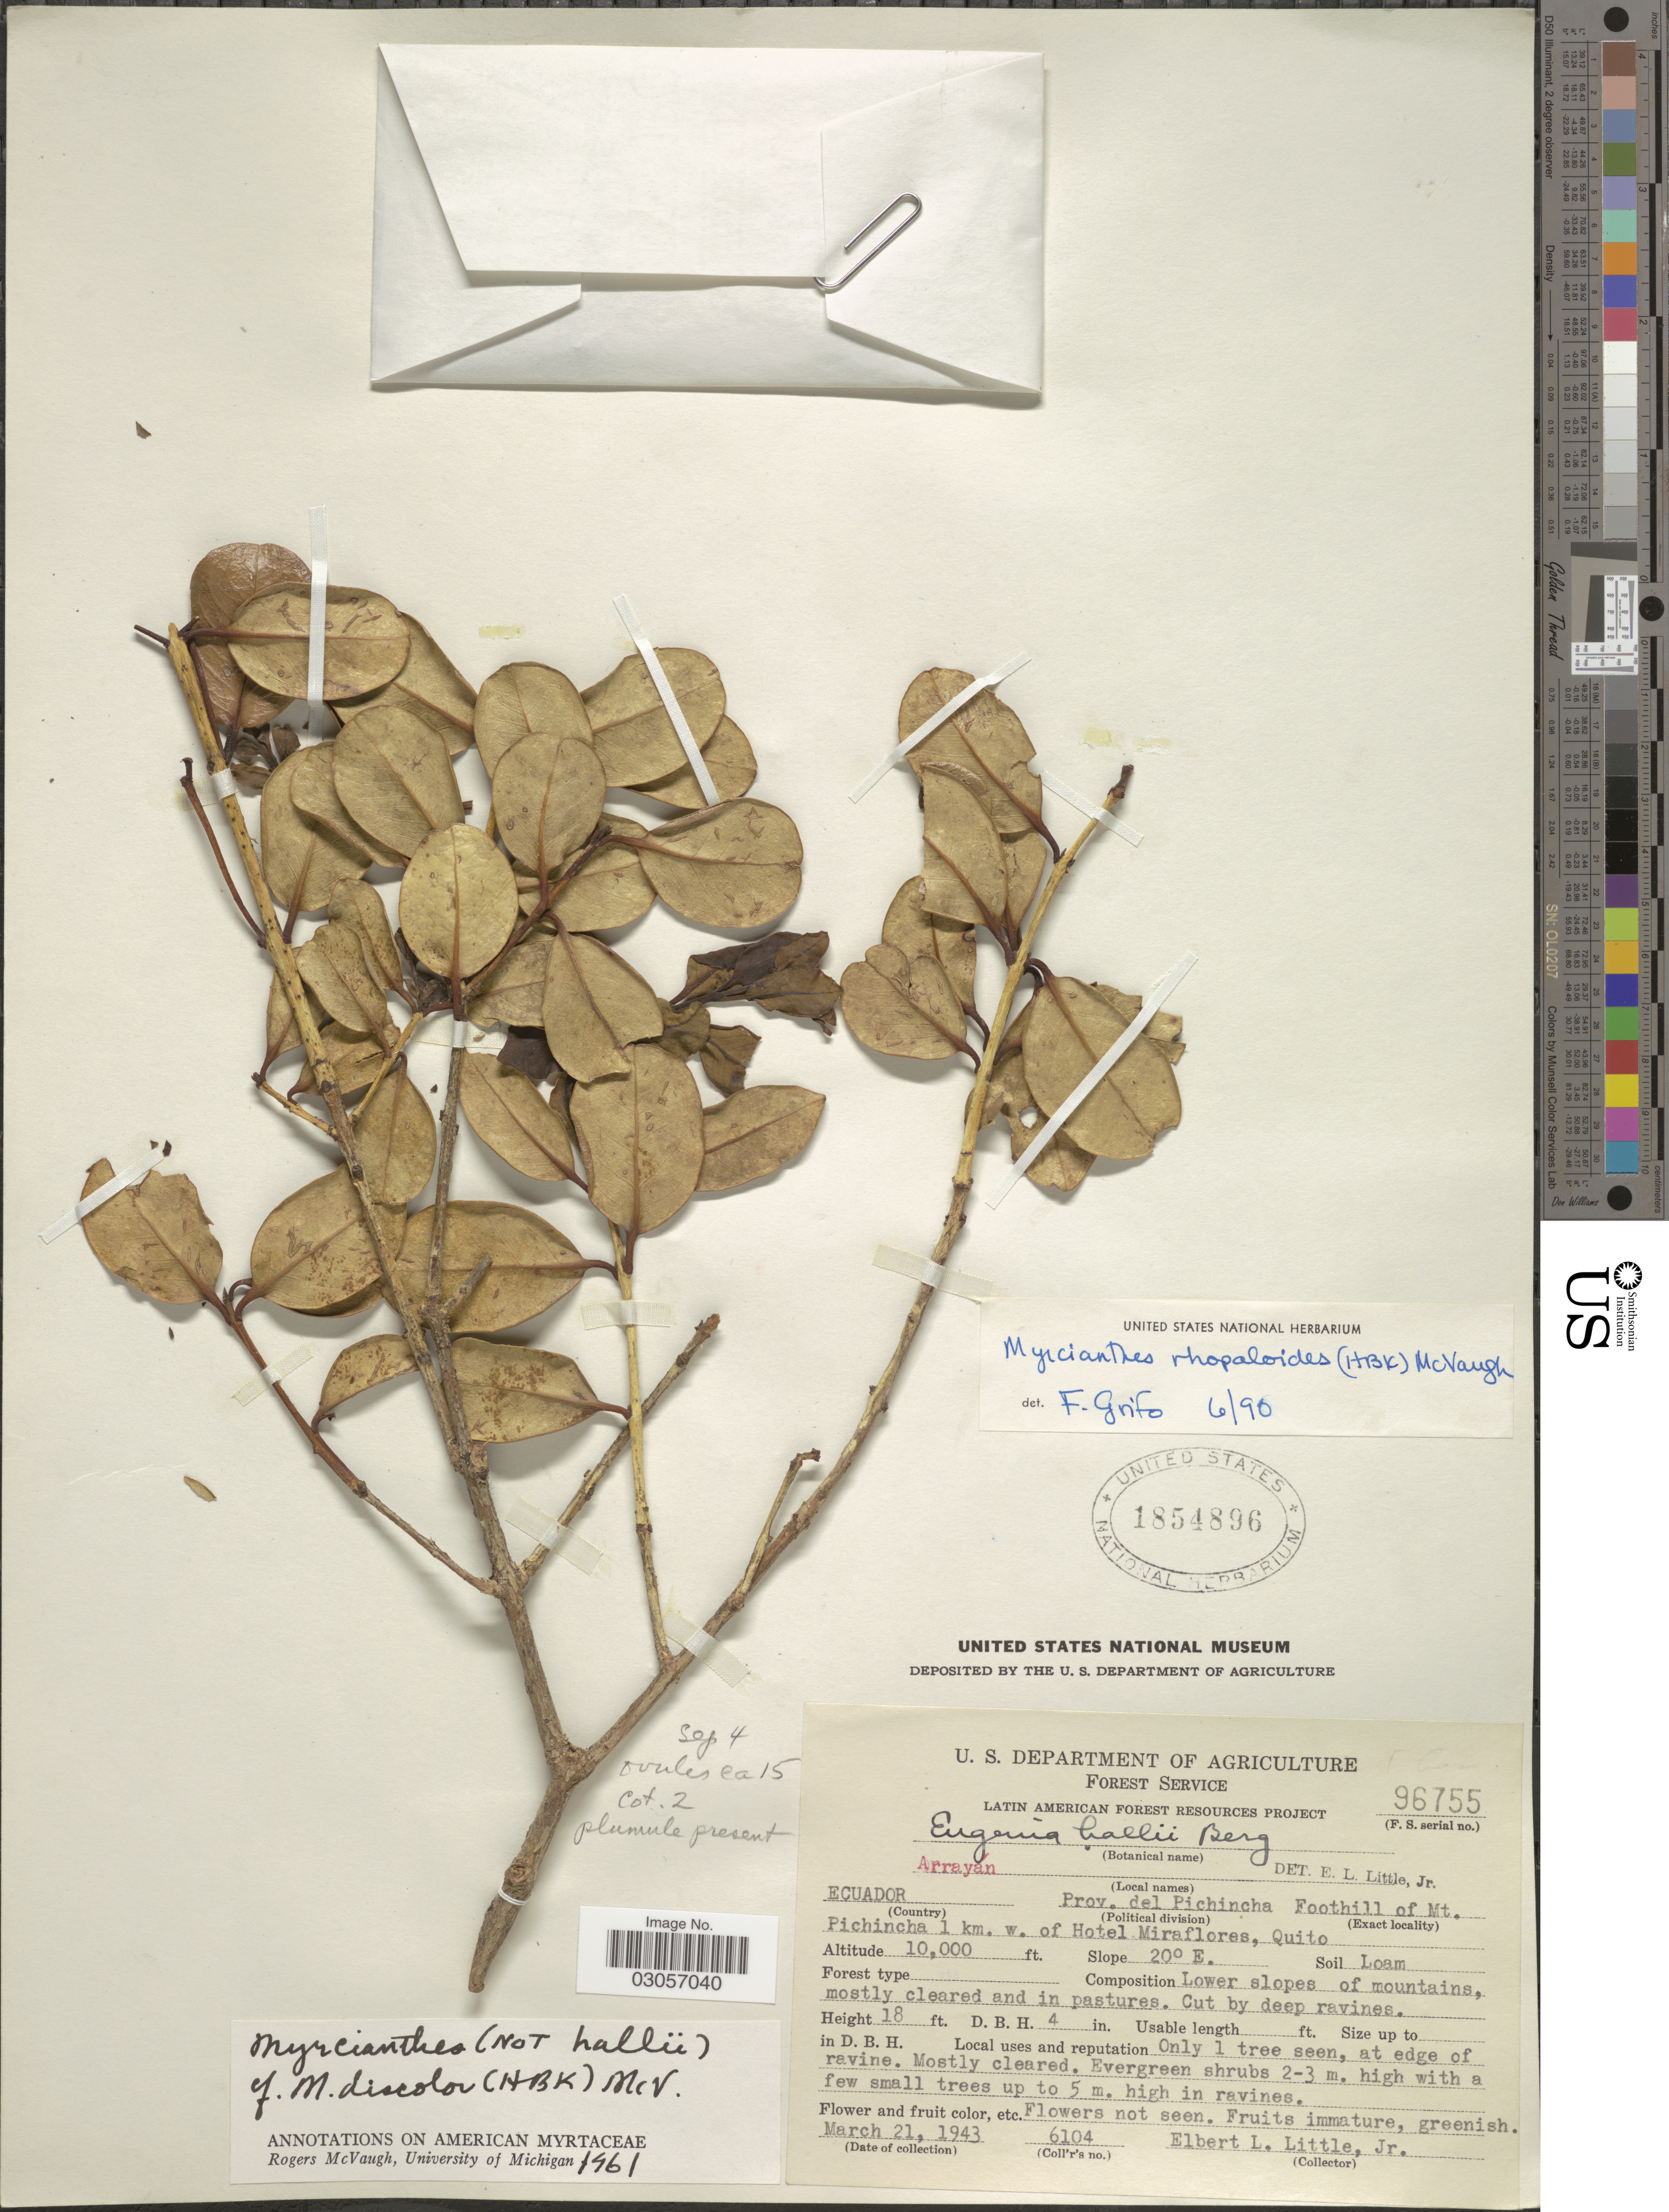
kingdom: Plantae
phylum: Tracheophyta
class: Magnoliopsida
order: Myrtales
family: Myrtaceae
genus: Myrcianthes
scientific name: Myrcianthes rhopaloides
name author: (Kunth) McVaugh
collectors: E. L. Little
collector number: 6104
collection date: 1943-03-21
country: Ecuador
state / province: Pichincha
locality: Foothill of Mt. Pichincha 1 km. w. of Hotel Miraflores, Quito.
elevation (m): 3048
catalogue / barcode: US 1854896